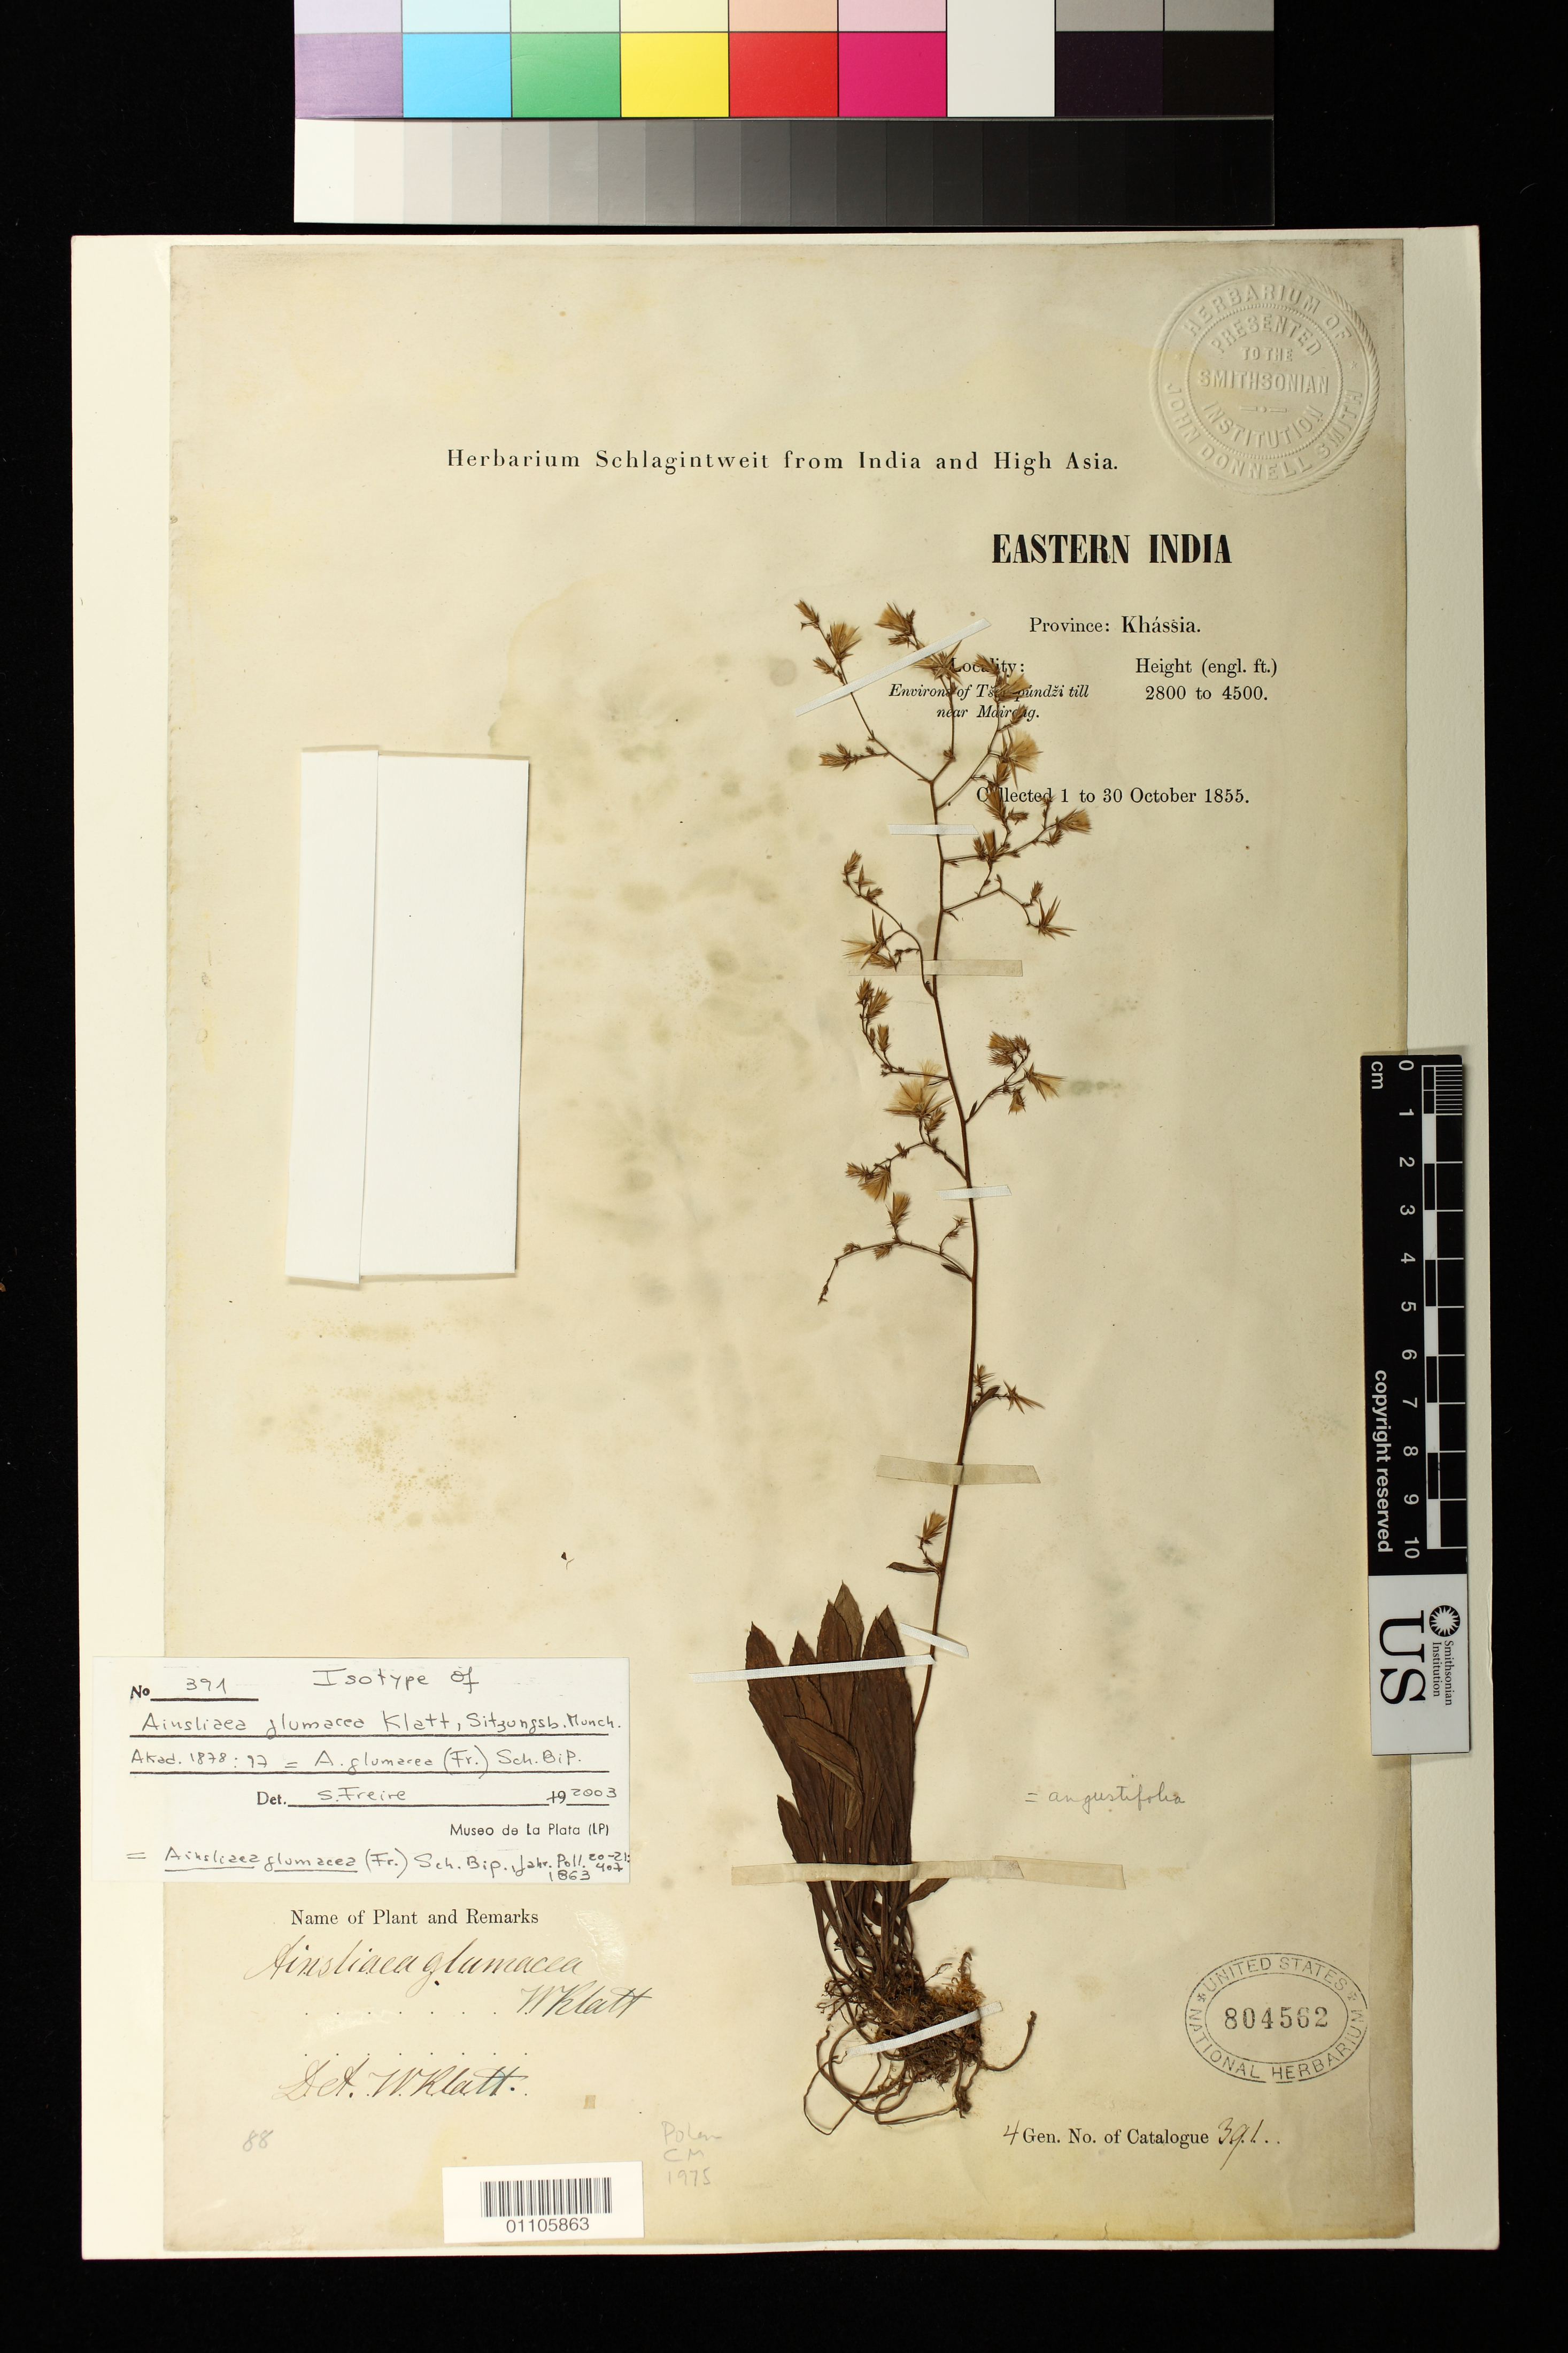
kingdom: Plantae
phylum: Tracheophyta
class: Magnoliopsida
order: Asterales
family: Asteraceae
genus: Ainsliaea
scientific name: Ainsliaea glumacea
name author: Klatt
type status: Isotype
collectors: Herbarium Schlagintweit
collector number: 391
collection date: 1855-10-01/1855-10-30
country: India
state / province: Meghalaya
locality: Environs of Tserapundzi [Cherrapunji] till near Mairong.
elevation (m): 853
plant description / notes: Status of the name "Ainsliaea glumacea Klatt" and its type unclear; no previous references, basionym or synonym are cited in protologue and it would appear to be published independently of Ainsliaea glumacea (Fr.) Sch. Bip. 1863 [basionym = Hieracium glumaceum Fr. 1862]. Friere (2003) annotated this specimen as "isotype" of Ainsliaea glumacea Klatt, but in revision (2007, Ann. Missouri Bot. Gard. 94: 125) does not cited this name.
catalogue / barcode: US 804562